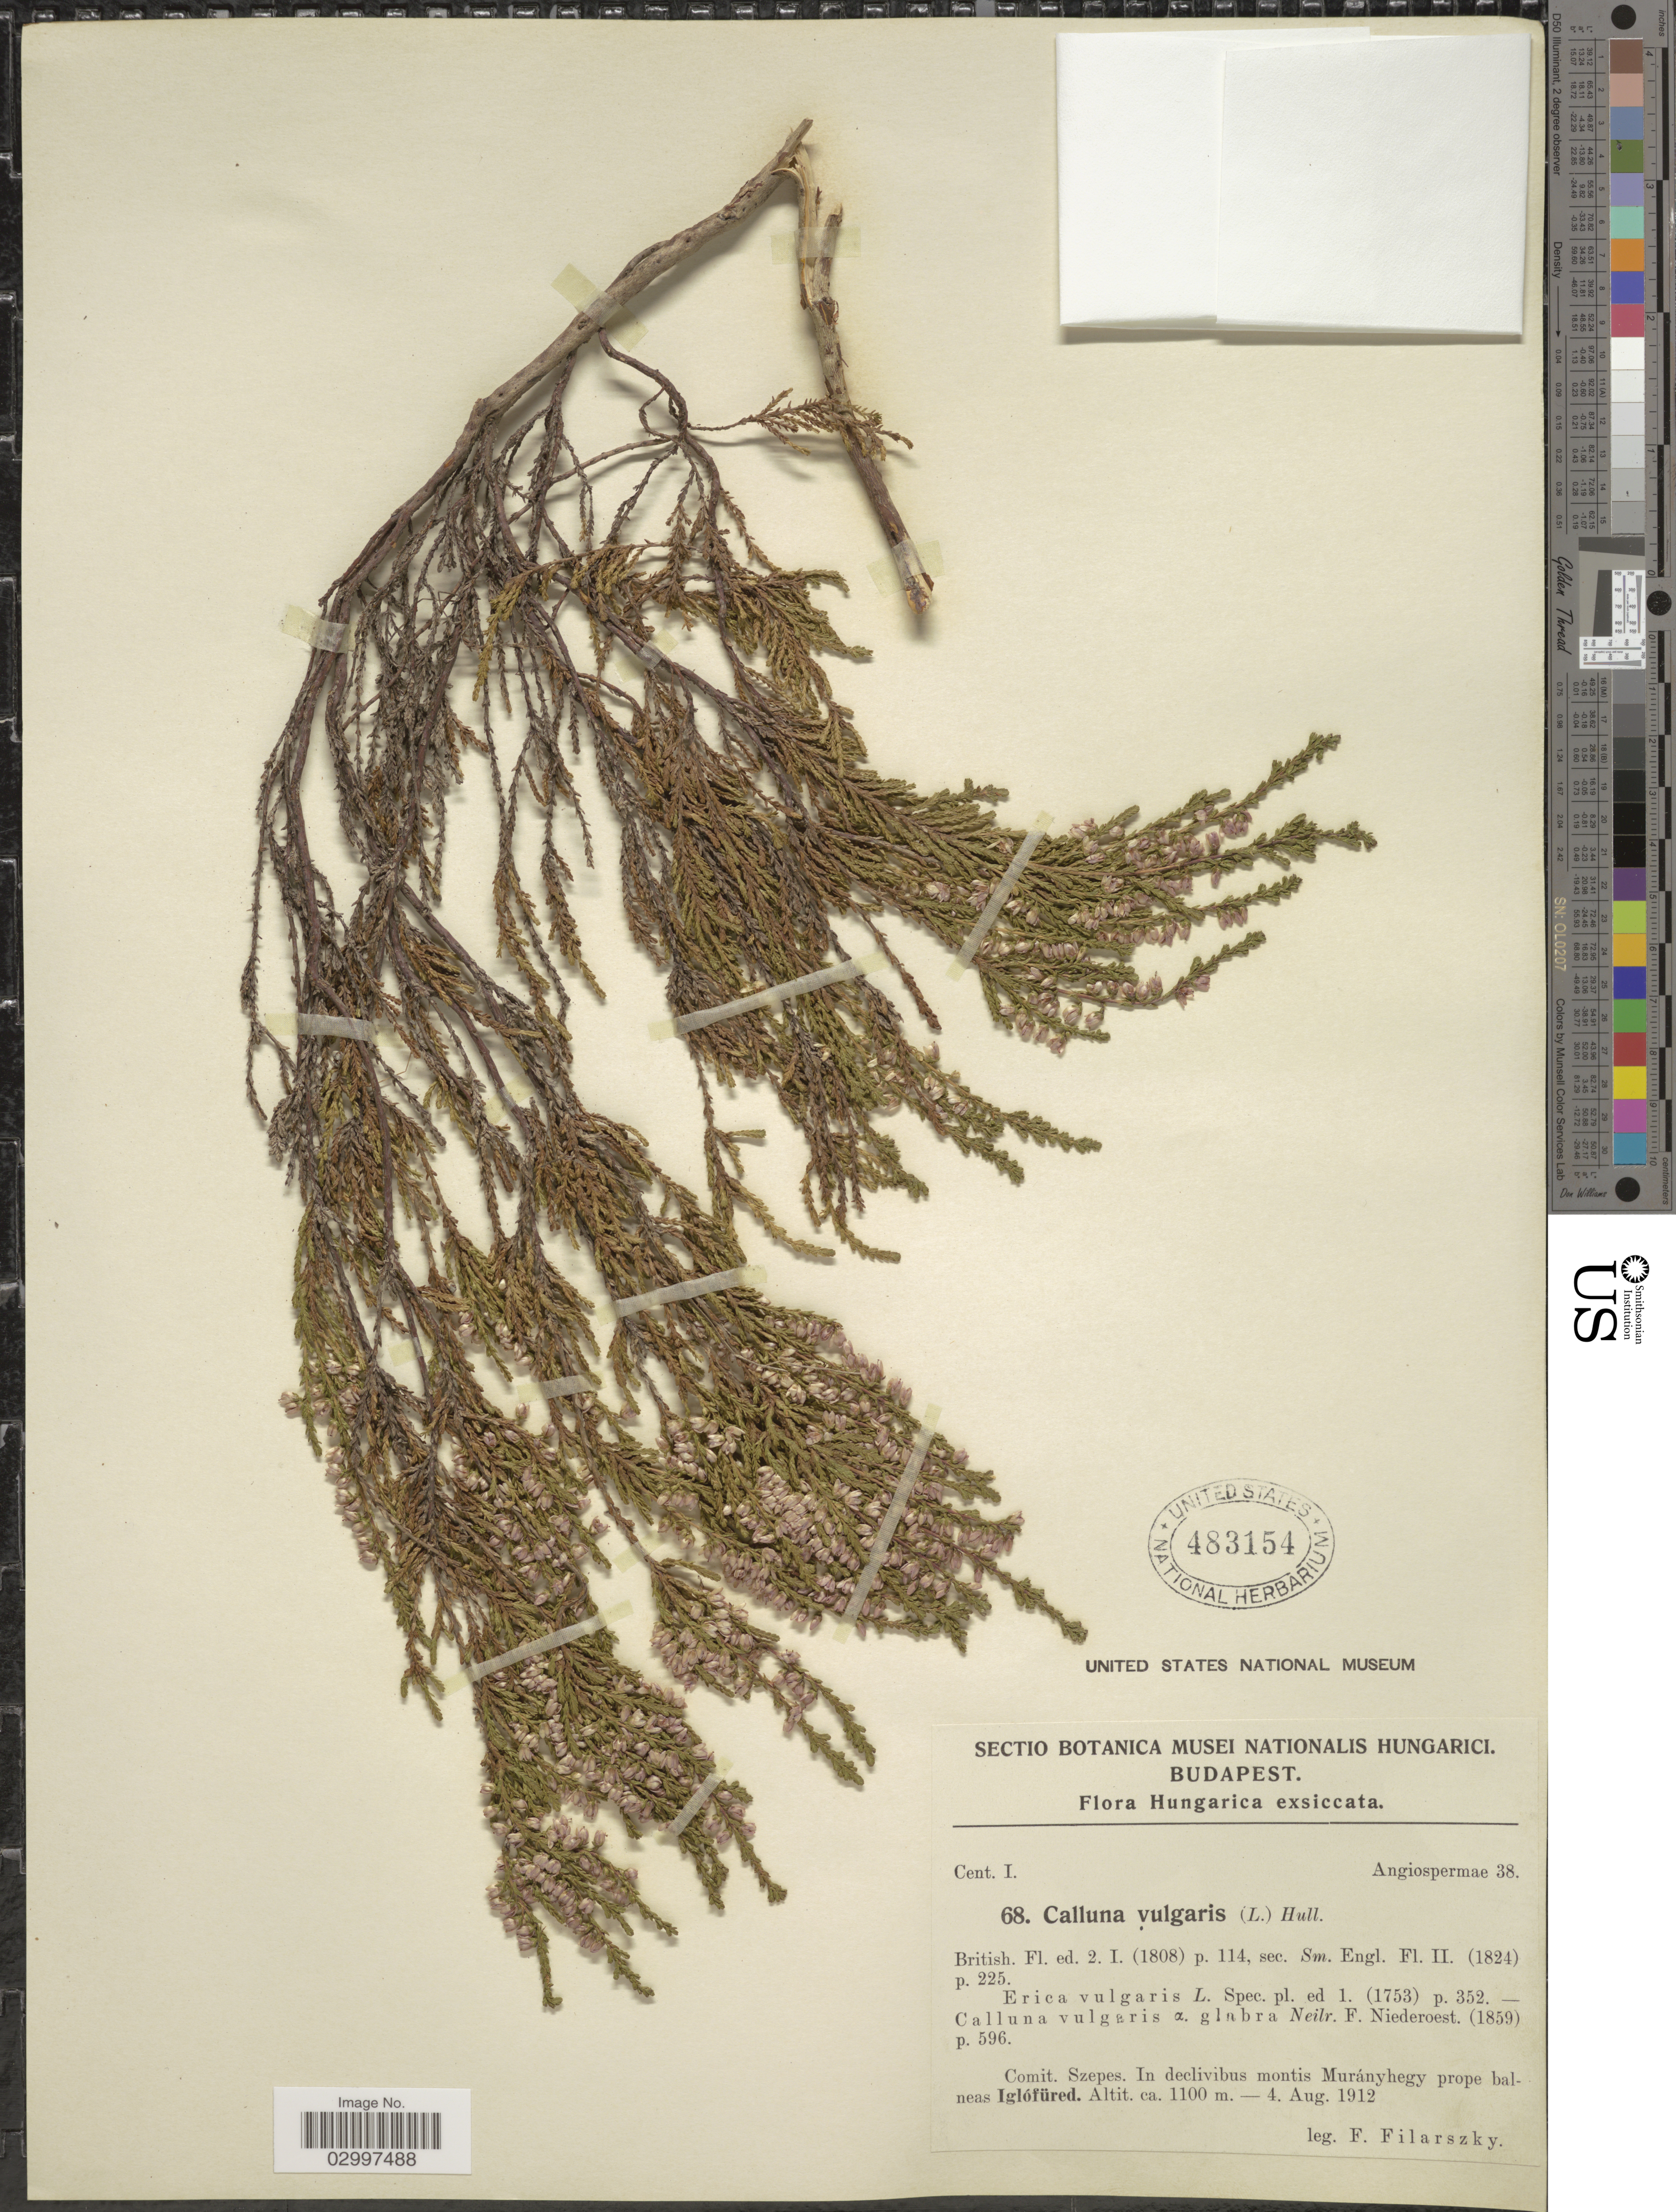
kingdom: Plantae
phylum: Tracheophyta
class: Magnoliopsida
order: Ericales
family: Ericaceae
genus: Calluna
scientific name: Calluna vulgaris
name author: (L.) Hull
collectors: F. Filarszky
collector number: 68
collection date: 1912-08-04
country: Hungary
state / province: Budapest, Capital District of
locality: Comit. Szepes. In declivibus montis Murányhegy prope balneas Iglófüred.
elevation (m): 1100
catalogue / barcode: US 483154